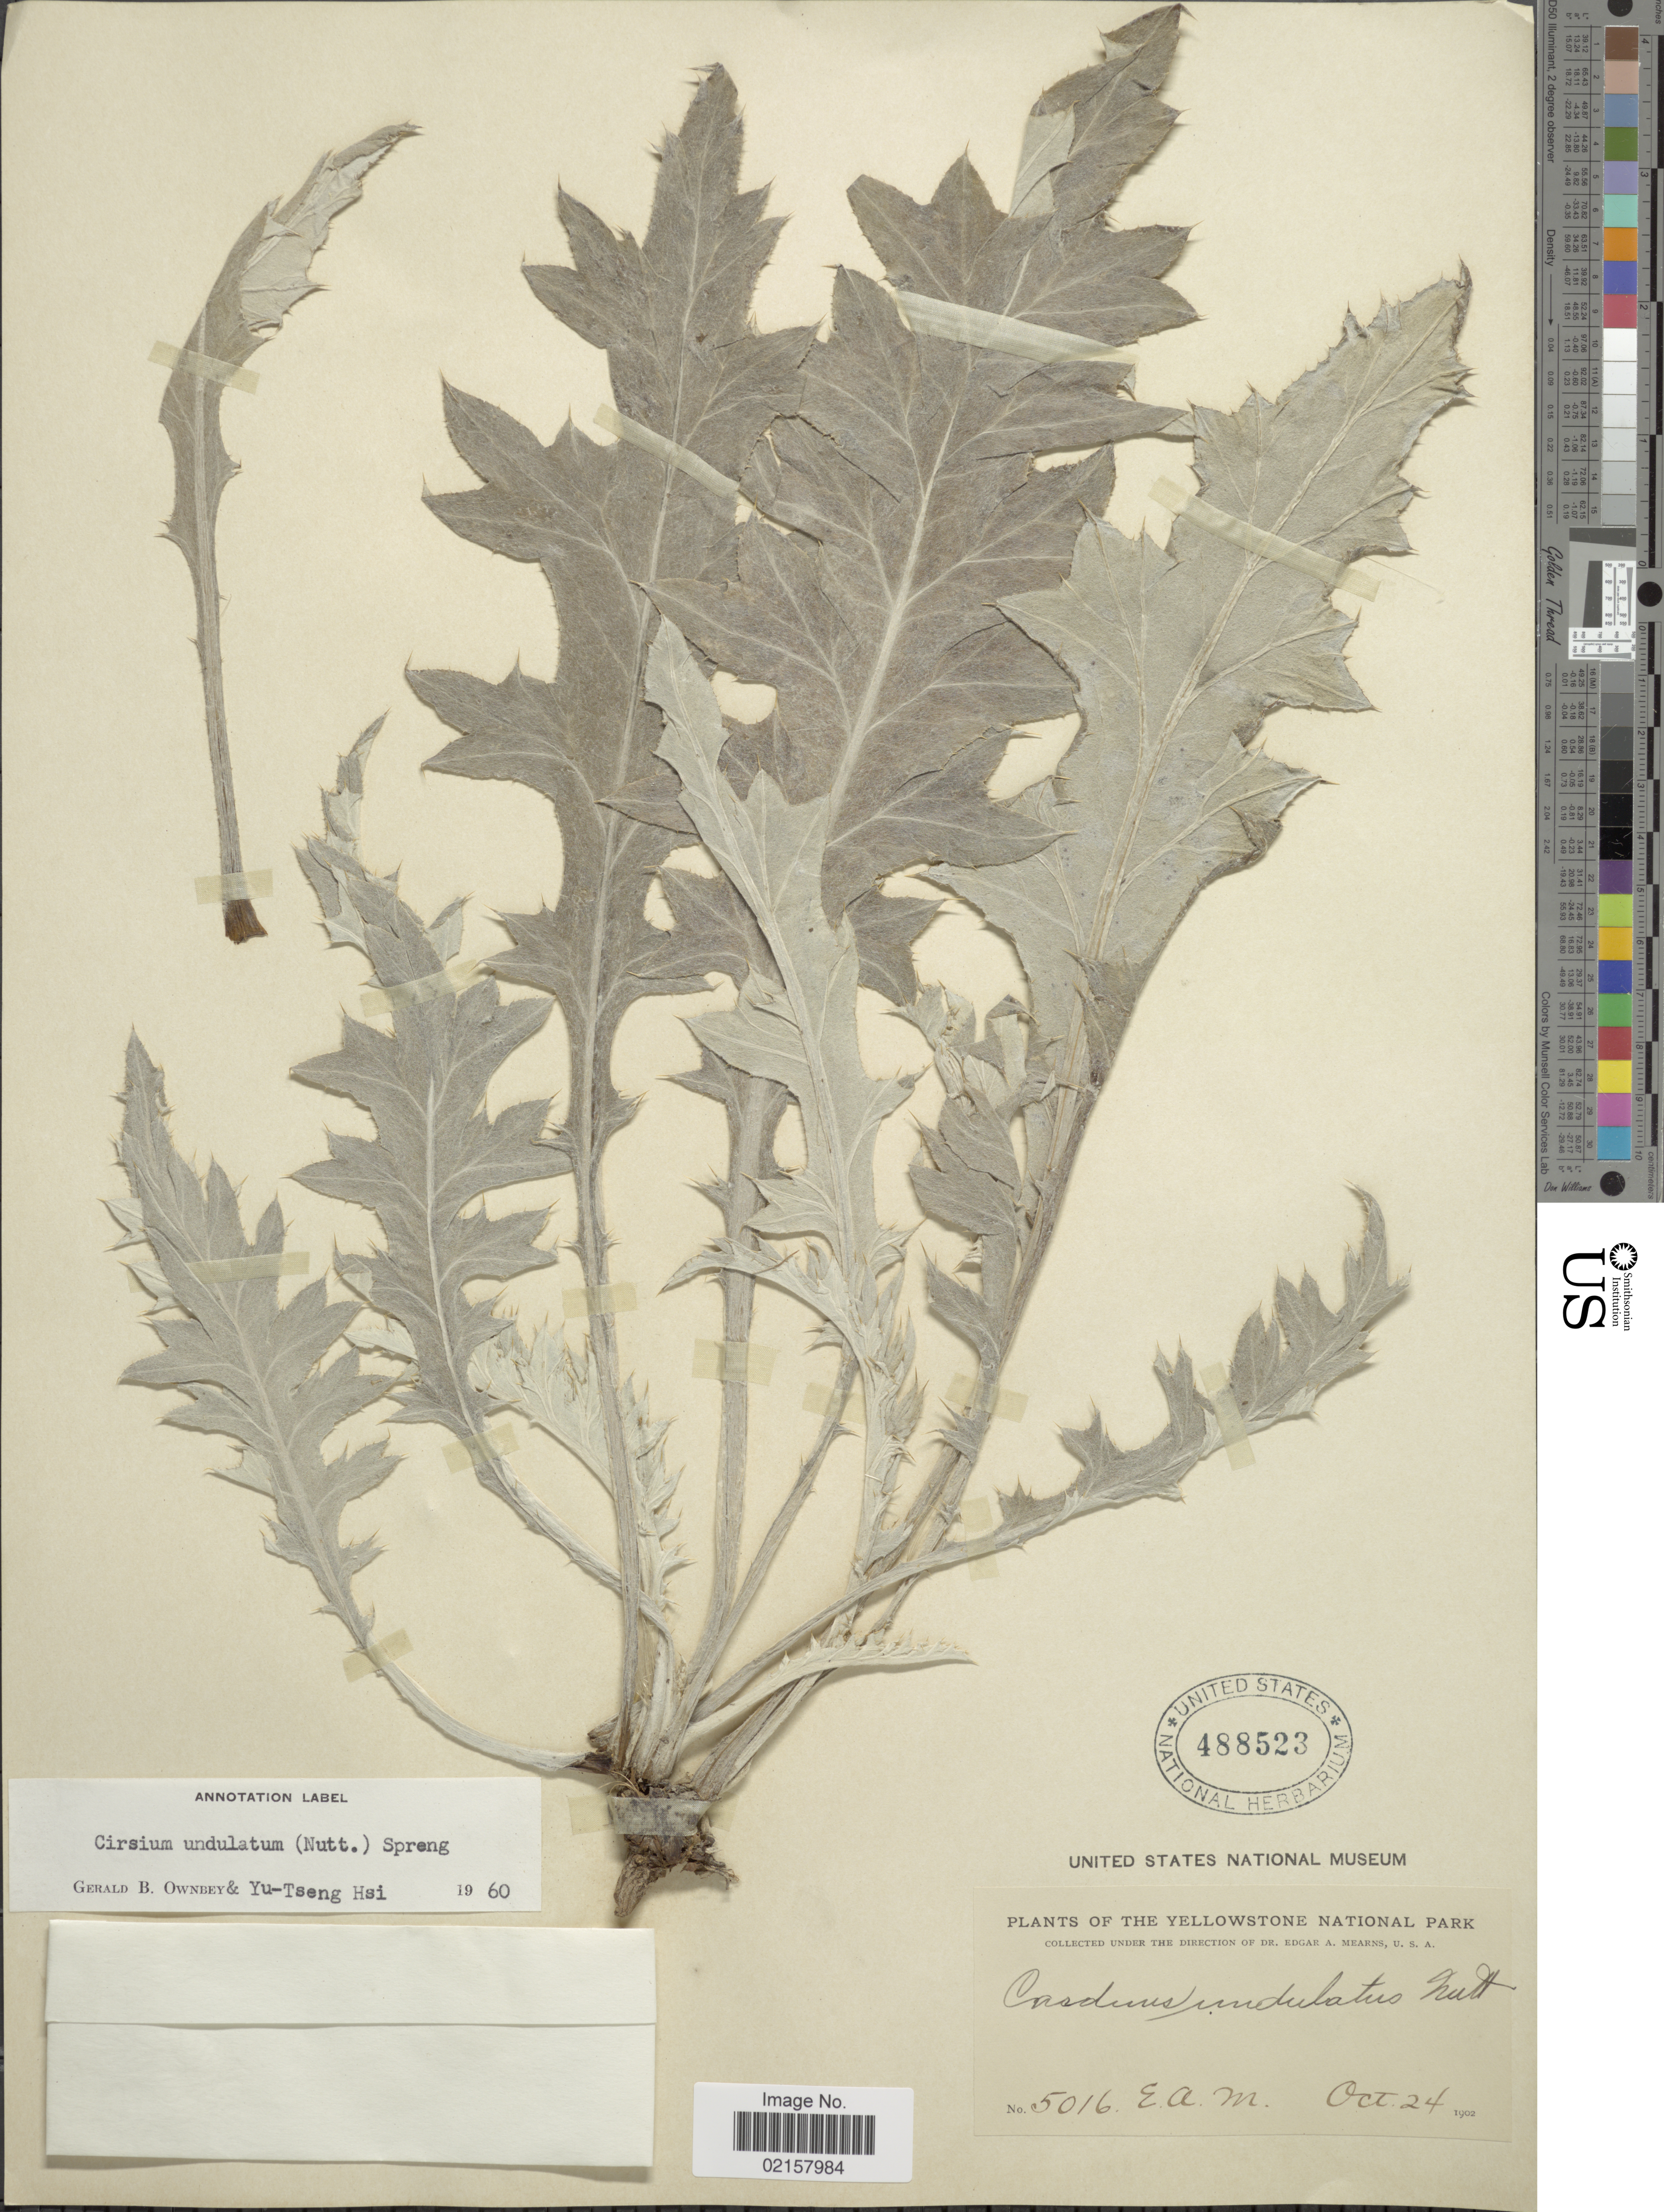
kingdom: Plantae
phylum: Tracheophyta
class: Magnoliopsida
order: Asterales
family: Asteraceae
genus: Cirsium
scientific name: Cirsium undulatum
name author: (Nutt.) Spreng.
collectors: E. A. Mearns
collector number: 5016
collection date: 1902-10-24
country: United States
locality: Yellowstone National Park.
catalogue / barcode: US 488523